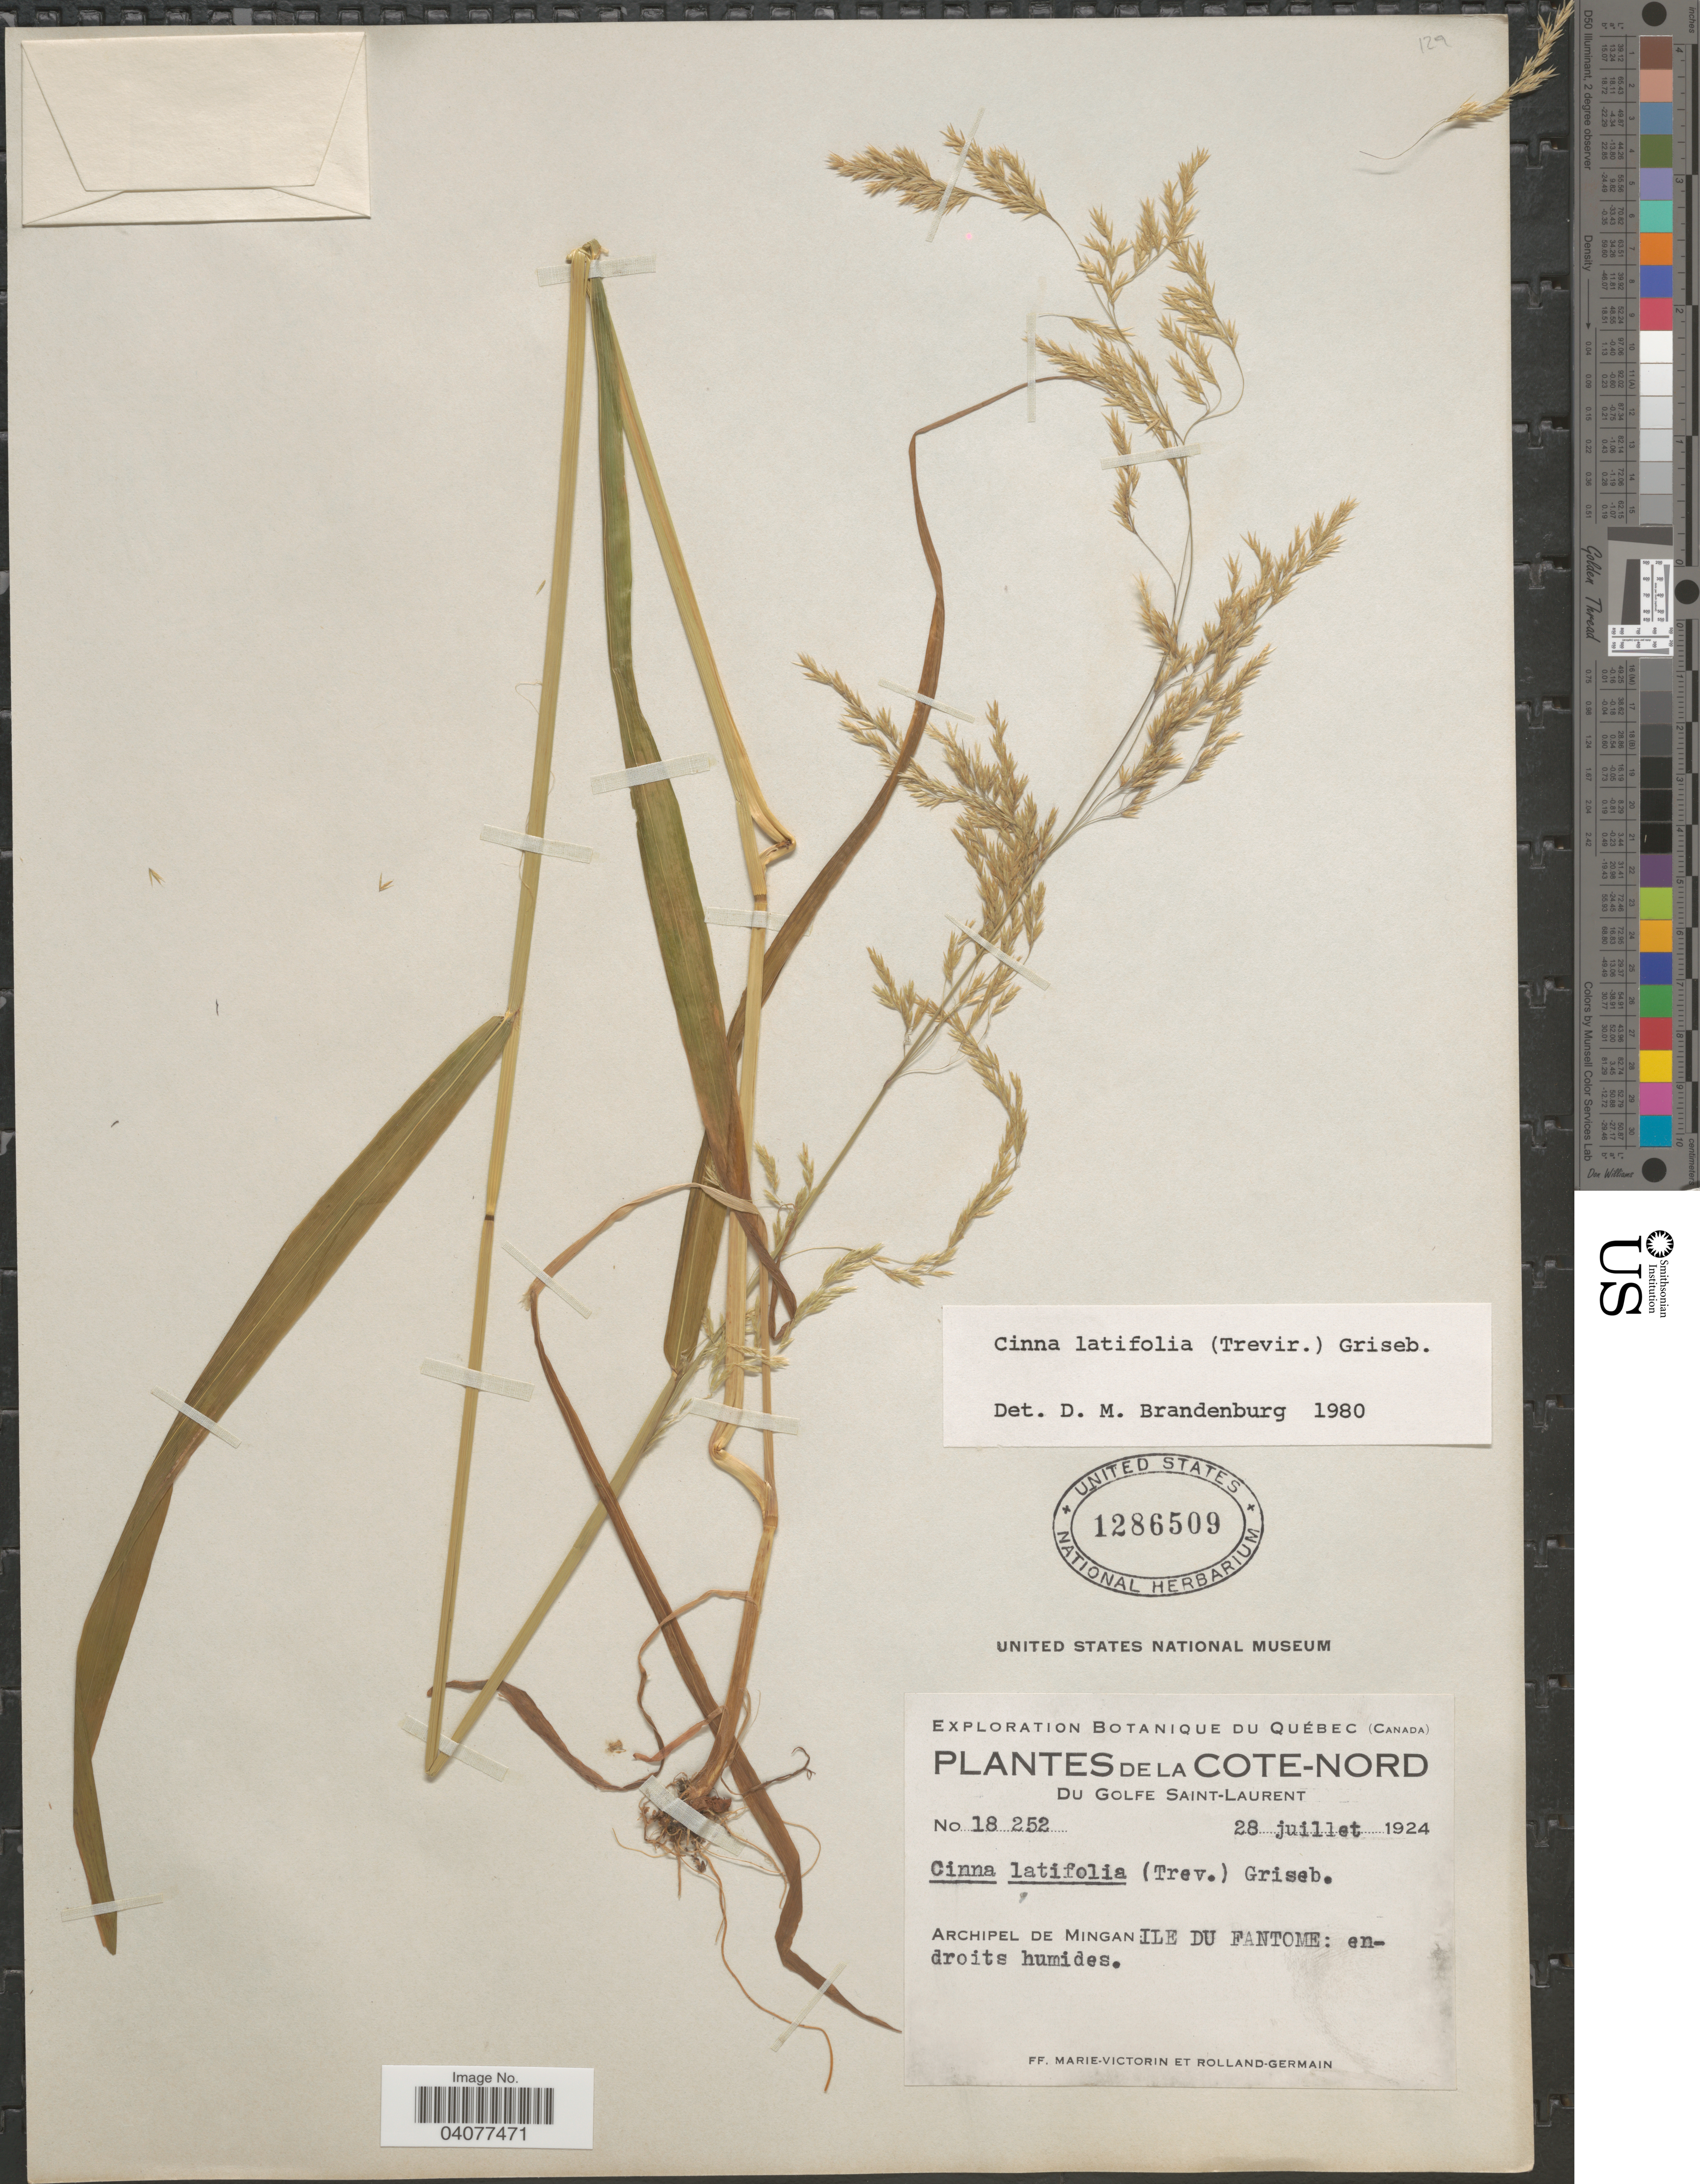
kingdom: Plantae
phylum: Tracheophyta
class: Liliopsida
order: Poales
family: Poaceae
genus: Cinna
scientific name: Cinna latifolia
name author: (Trevir. ex Goeppert) Griseb.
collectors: F. Marie-Victorin & Rolland-Germain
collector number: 18252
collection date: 1924-07-28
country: Canada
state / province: Quebec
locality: Exploration Botanique du Québec. La Cote-Nord du Golfe Saint-Laurent. Archipel de Mingan: Ile du Fantome: endroits humides.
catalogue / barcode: US 1286509